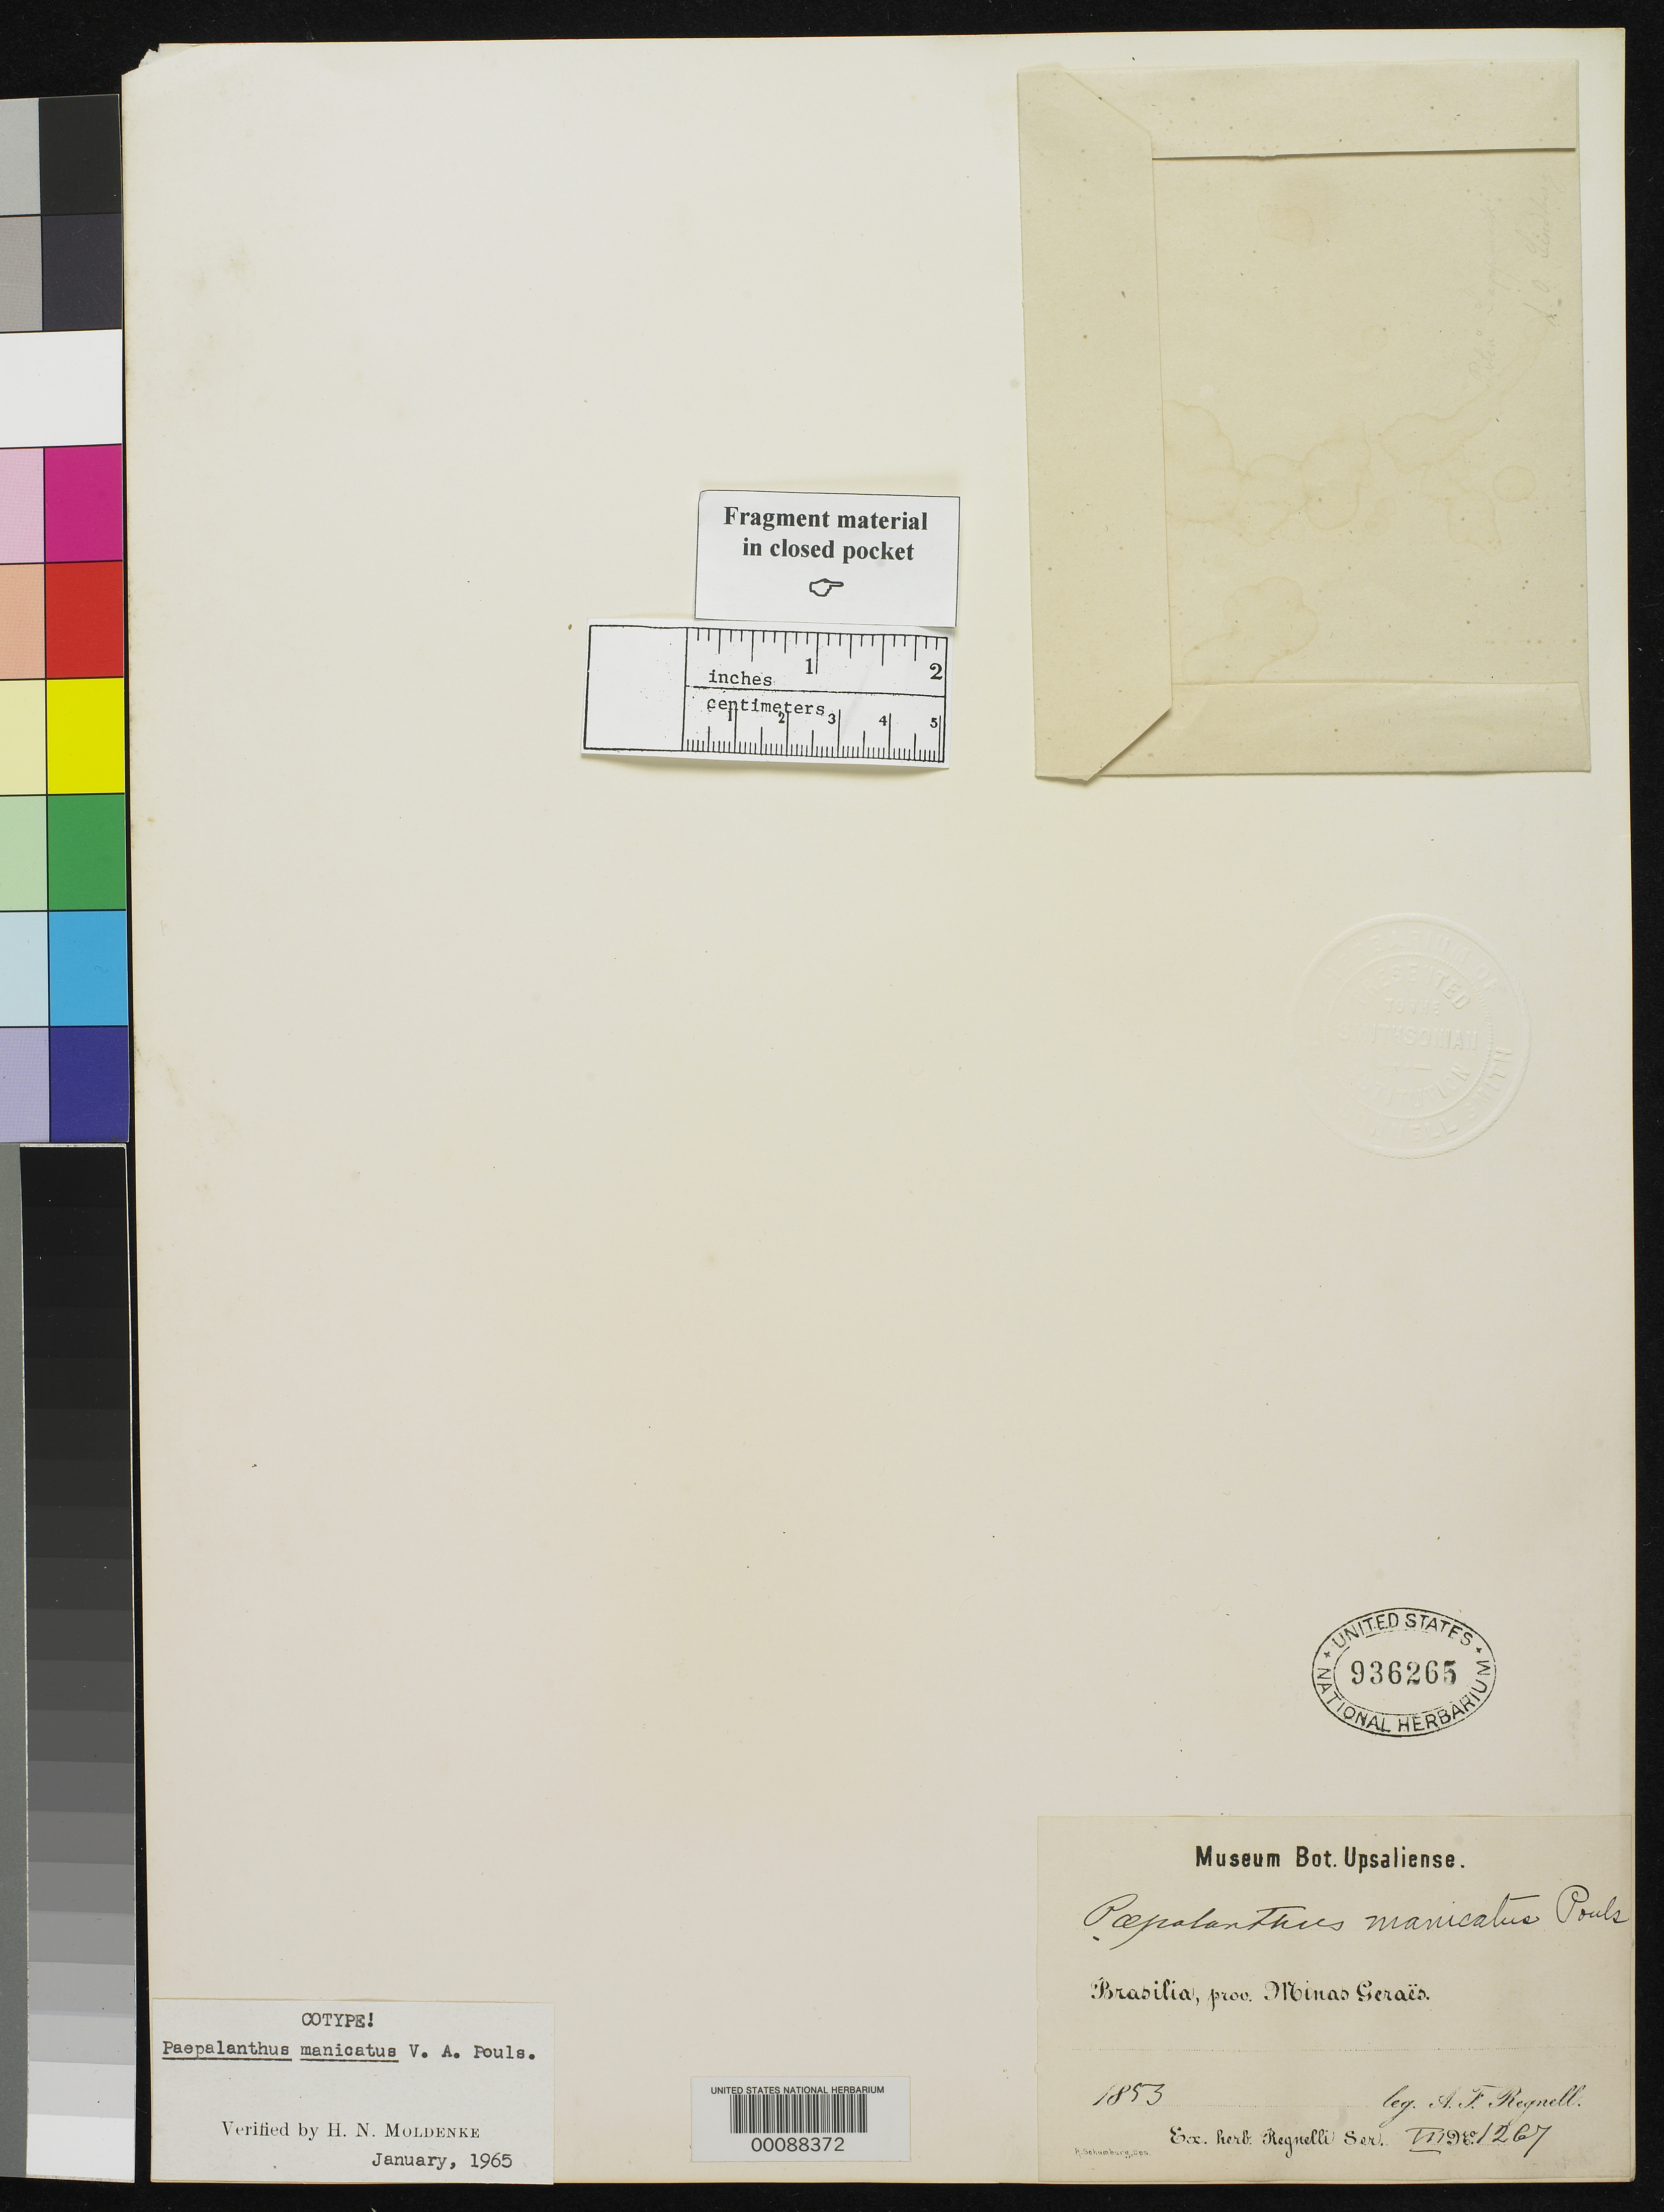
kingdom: Plantae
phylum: Tracheophyta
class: Liliopsida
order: Poales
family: Eriocaulaceae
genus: Paepalanthus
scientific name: Paepalanthus manicatus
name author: Poulsen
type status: Isosyntype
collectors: A. F. Regnell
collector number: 1267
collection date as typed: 1853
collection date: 1853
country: Brazil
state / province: Minas Gerais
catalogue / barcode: US 936265